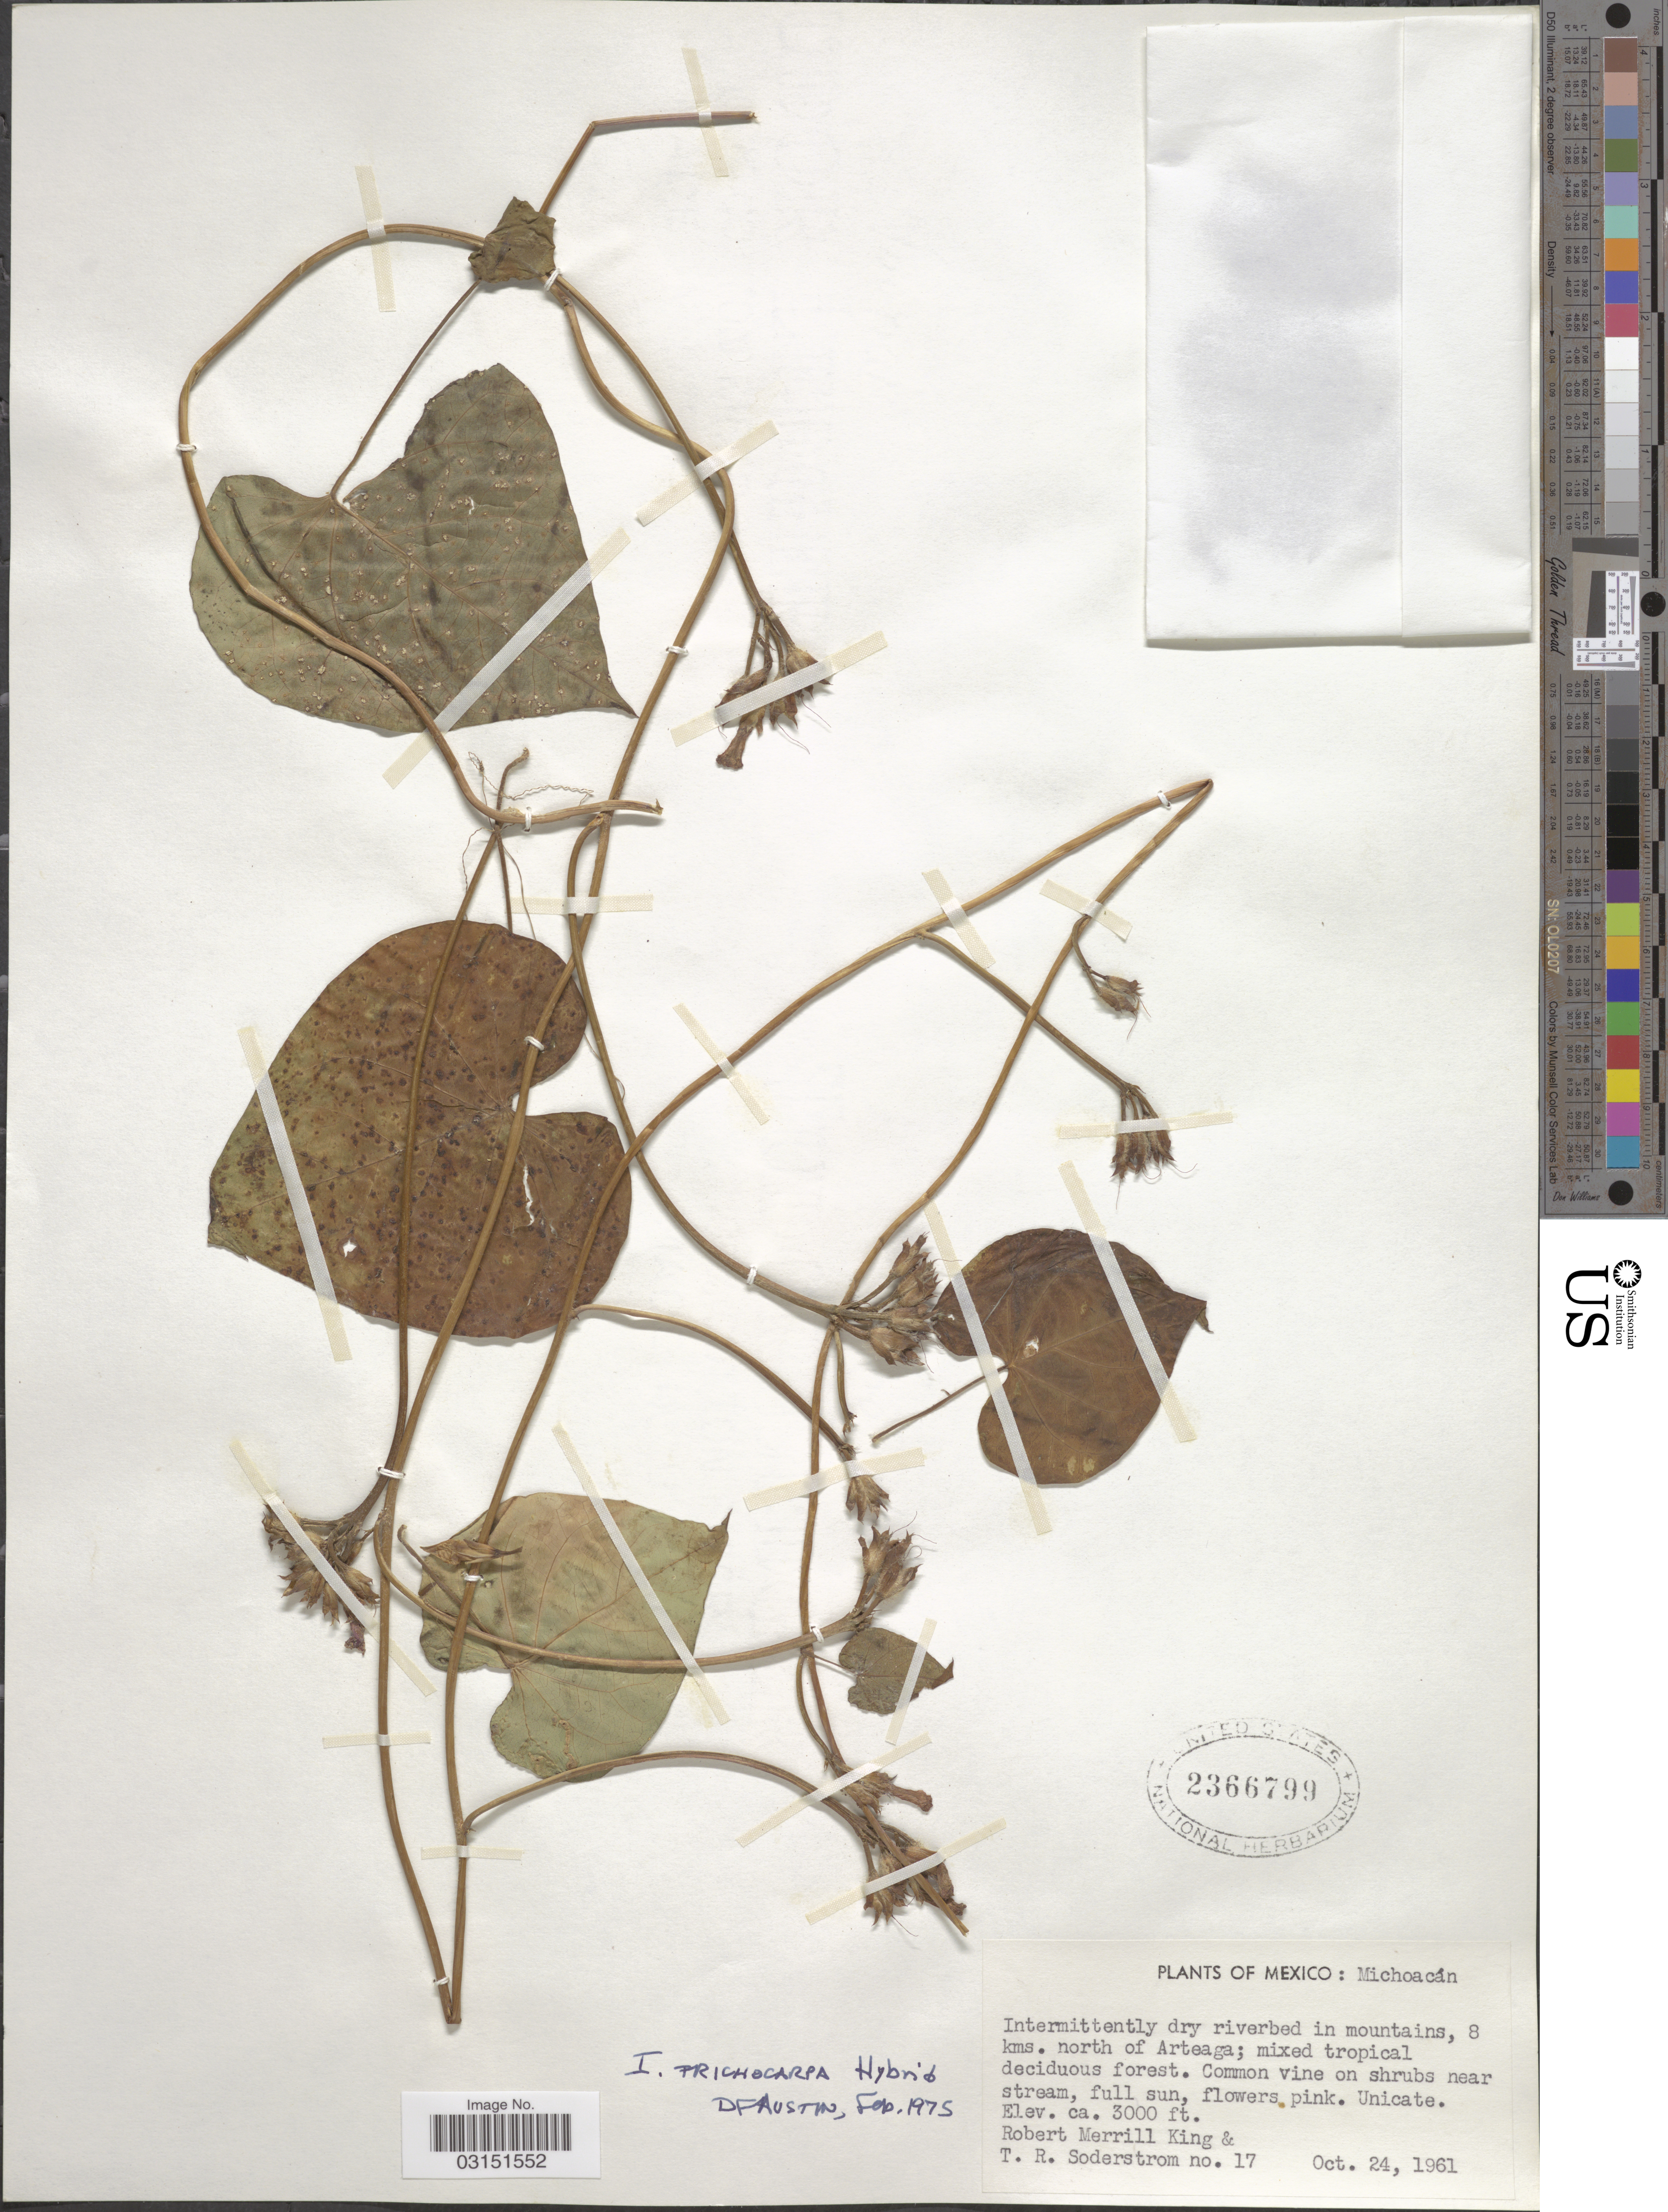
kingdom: Plantae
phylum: Tracheophyta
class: Magnoliopsida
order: Solanales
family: Convolvulaceae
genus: Ipomoea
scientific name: Ipomoea trichocarpa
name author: Elliott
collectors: R. M. King & T. R. Soderstrom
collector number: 17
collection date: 1961-10-24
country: Mexico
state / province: Michoacán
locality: Dry riverbed in mountains, 8 kms. north of Arteaga.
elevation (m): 914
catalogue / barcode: US 2366799